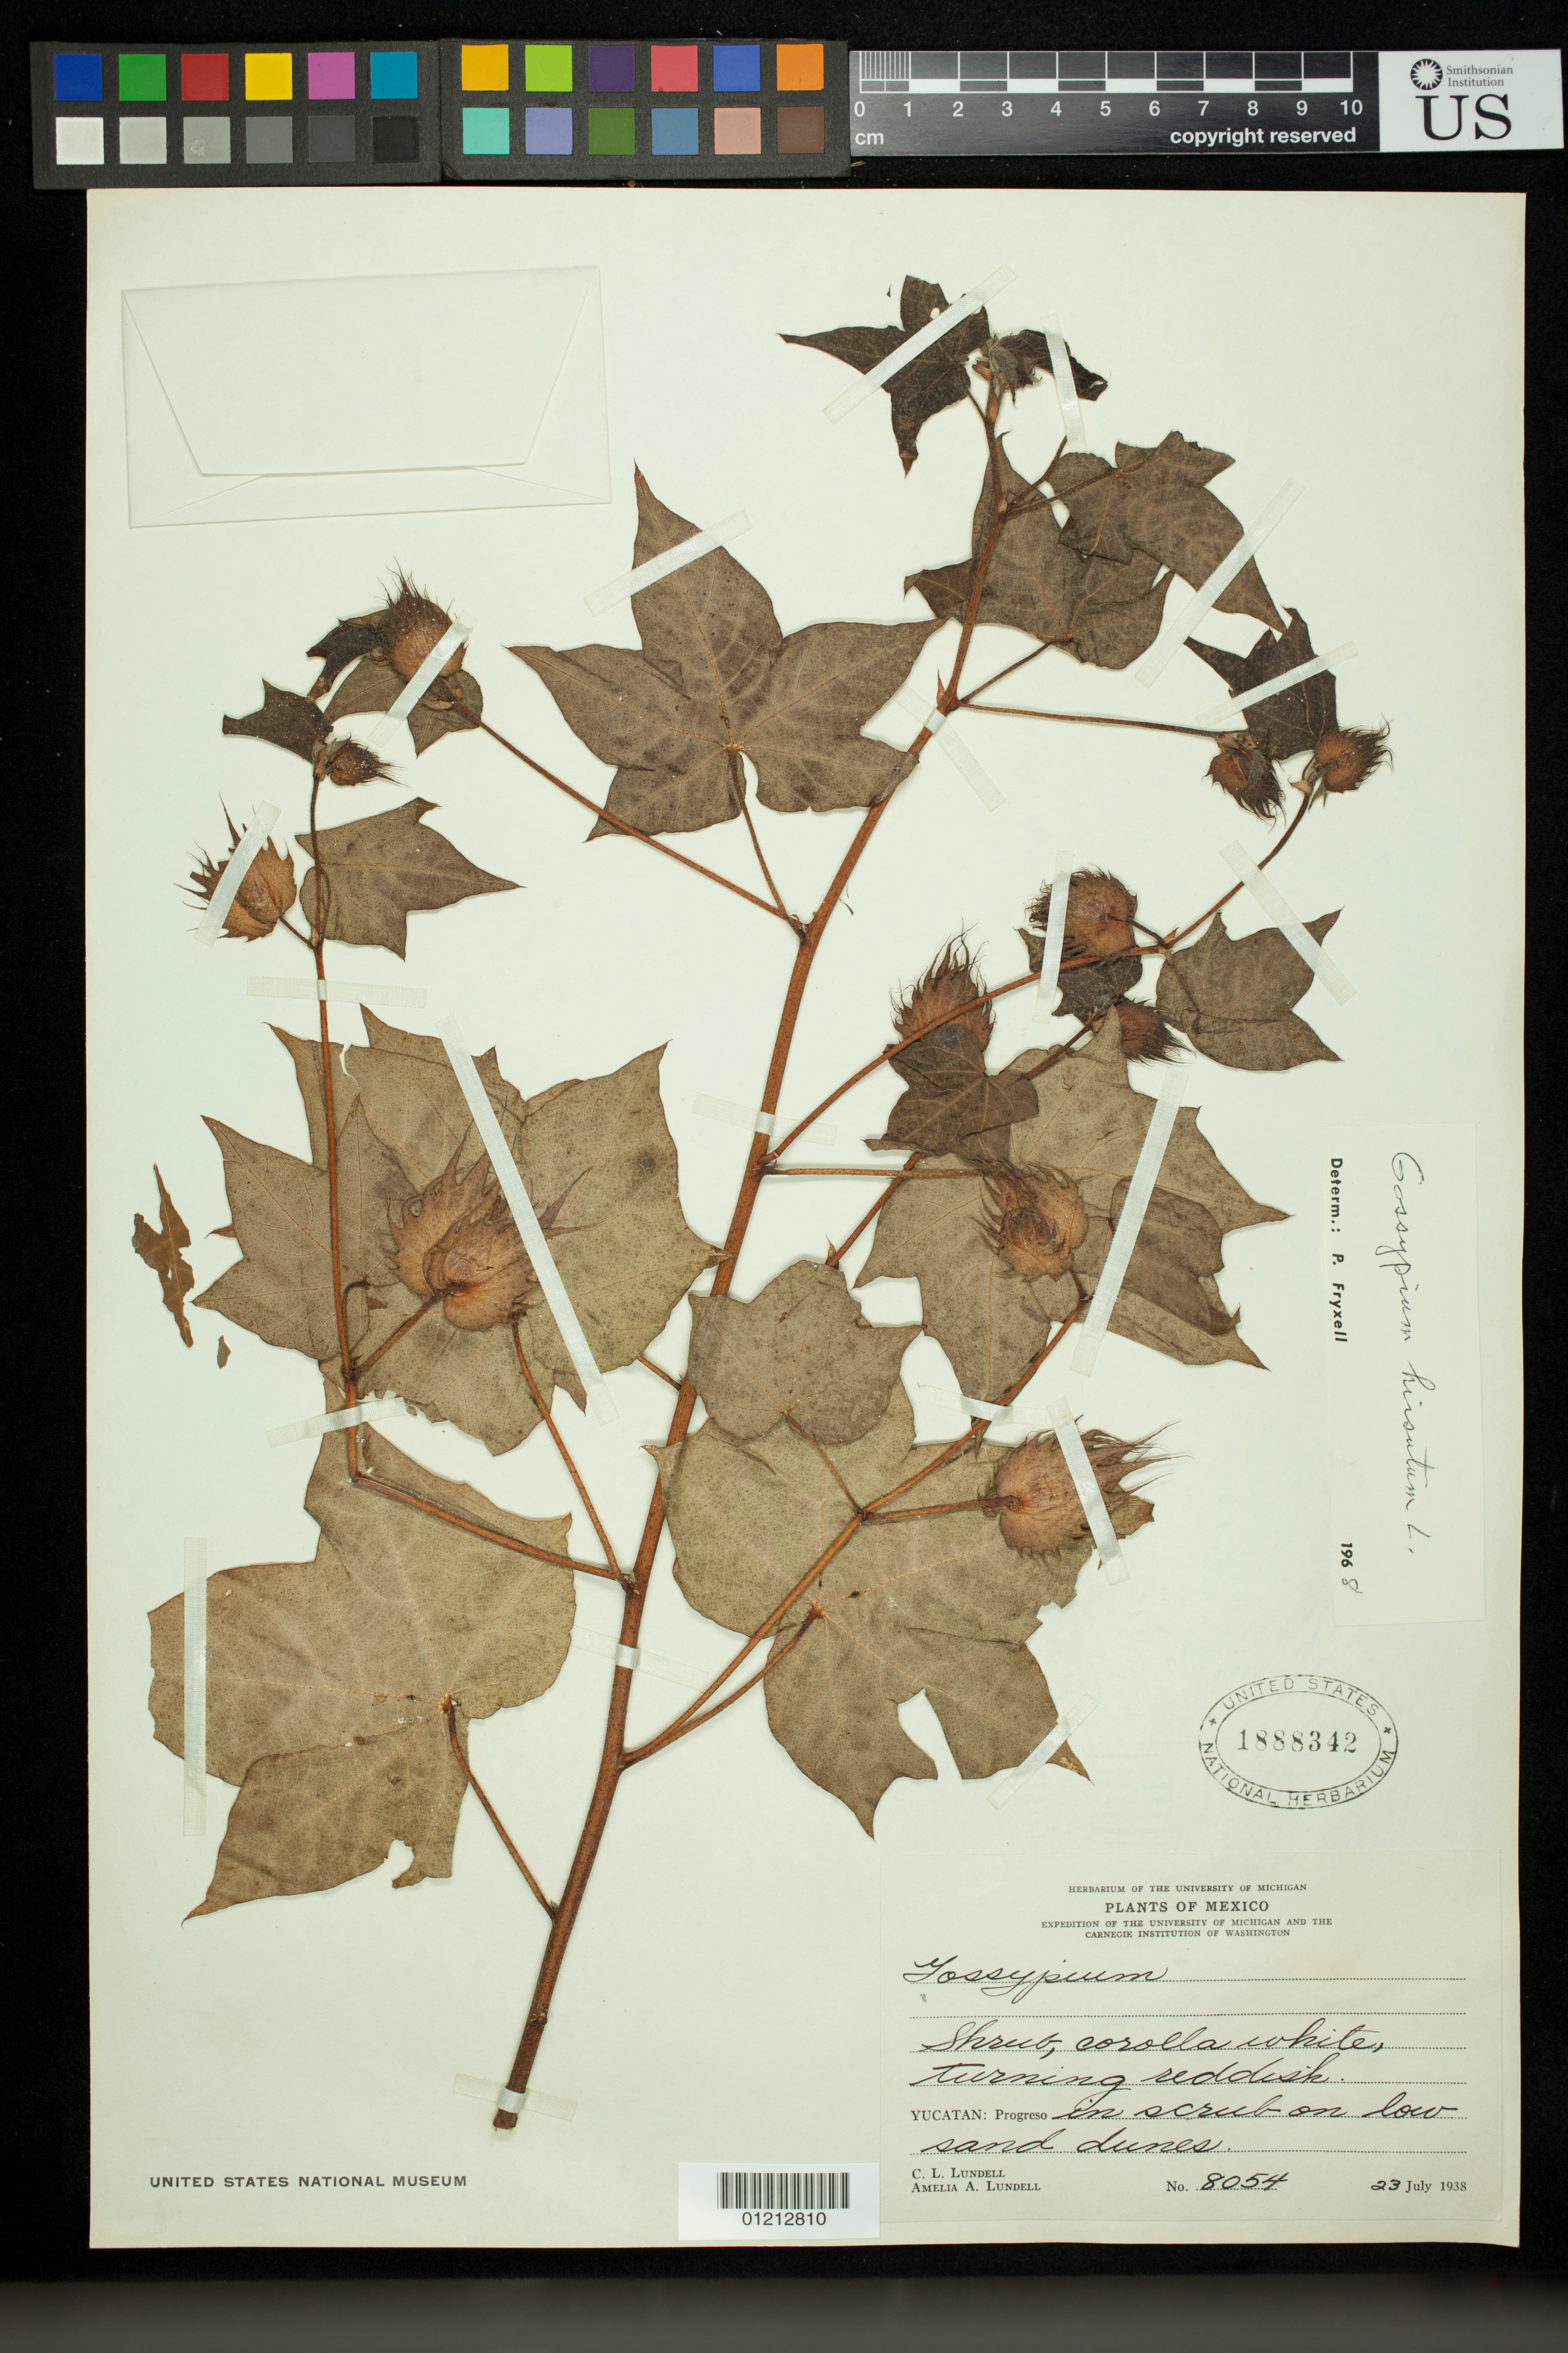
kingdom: Plantae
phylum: Tracheophyta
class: Magnoliopsida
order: Malvales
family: Malvaceae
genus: Gossypium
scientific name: Gossypium hirsutum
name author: L.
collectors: C. L. Lundell & A. A. Lundell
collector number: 8054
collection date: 1938-07-23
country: Mexico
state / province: Yucatán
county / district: Progreso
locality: In scrub on low sand dunes.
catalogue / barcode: US 1888342